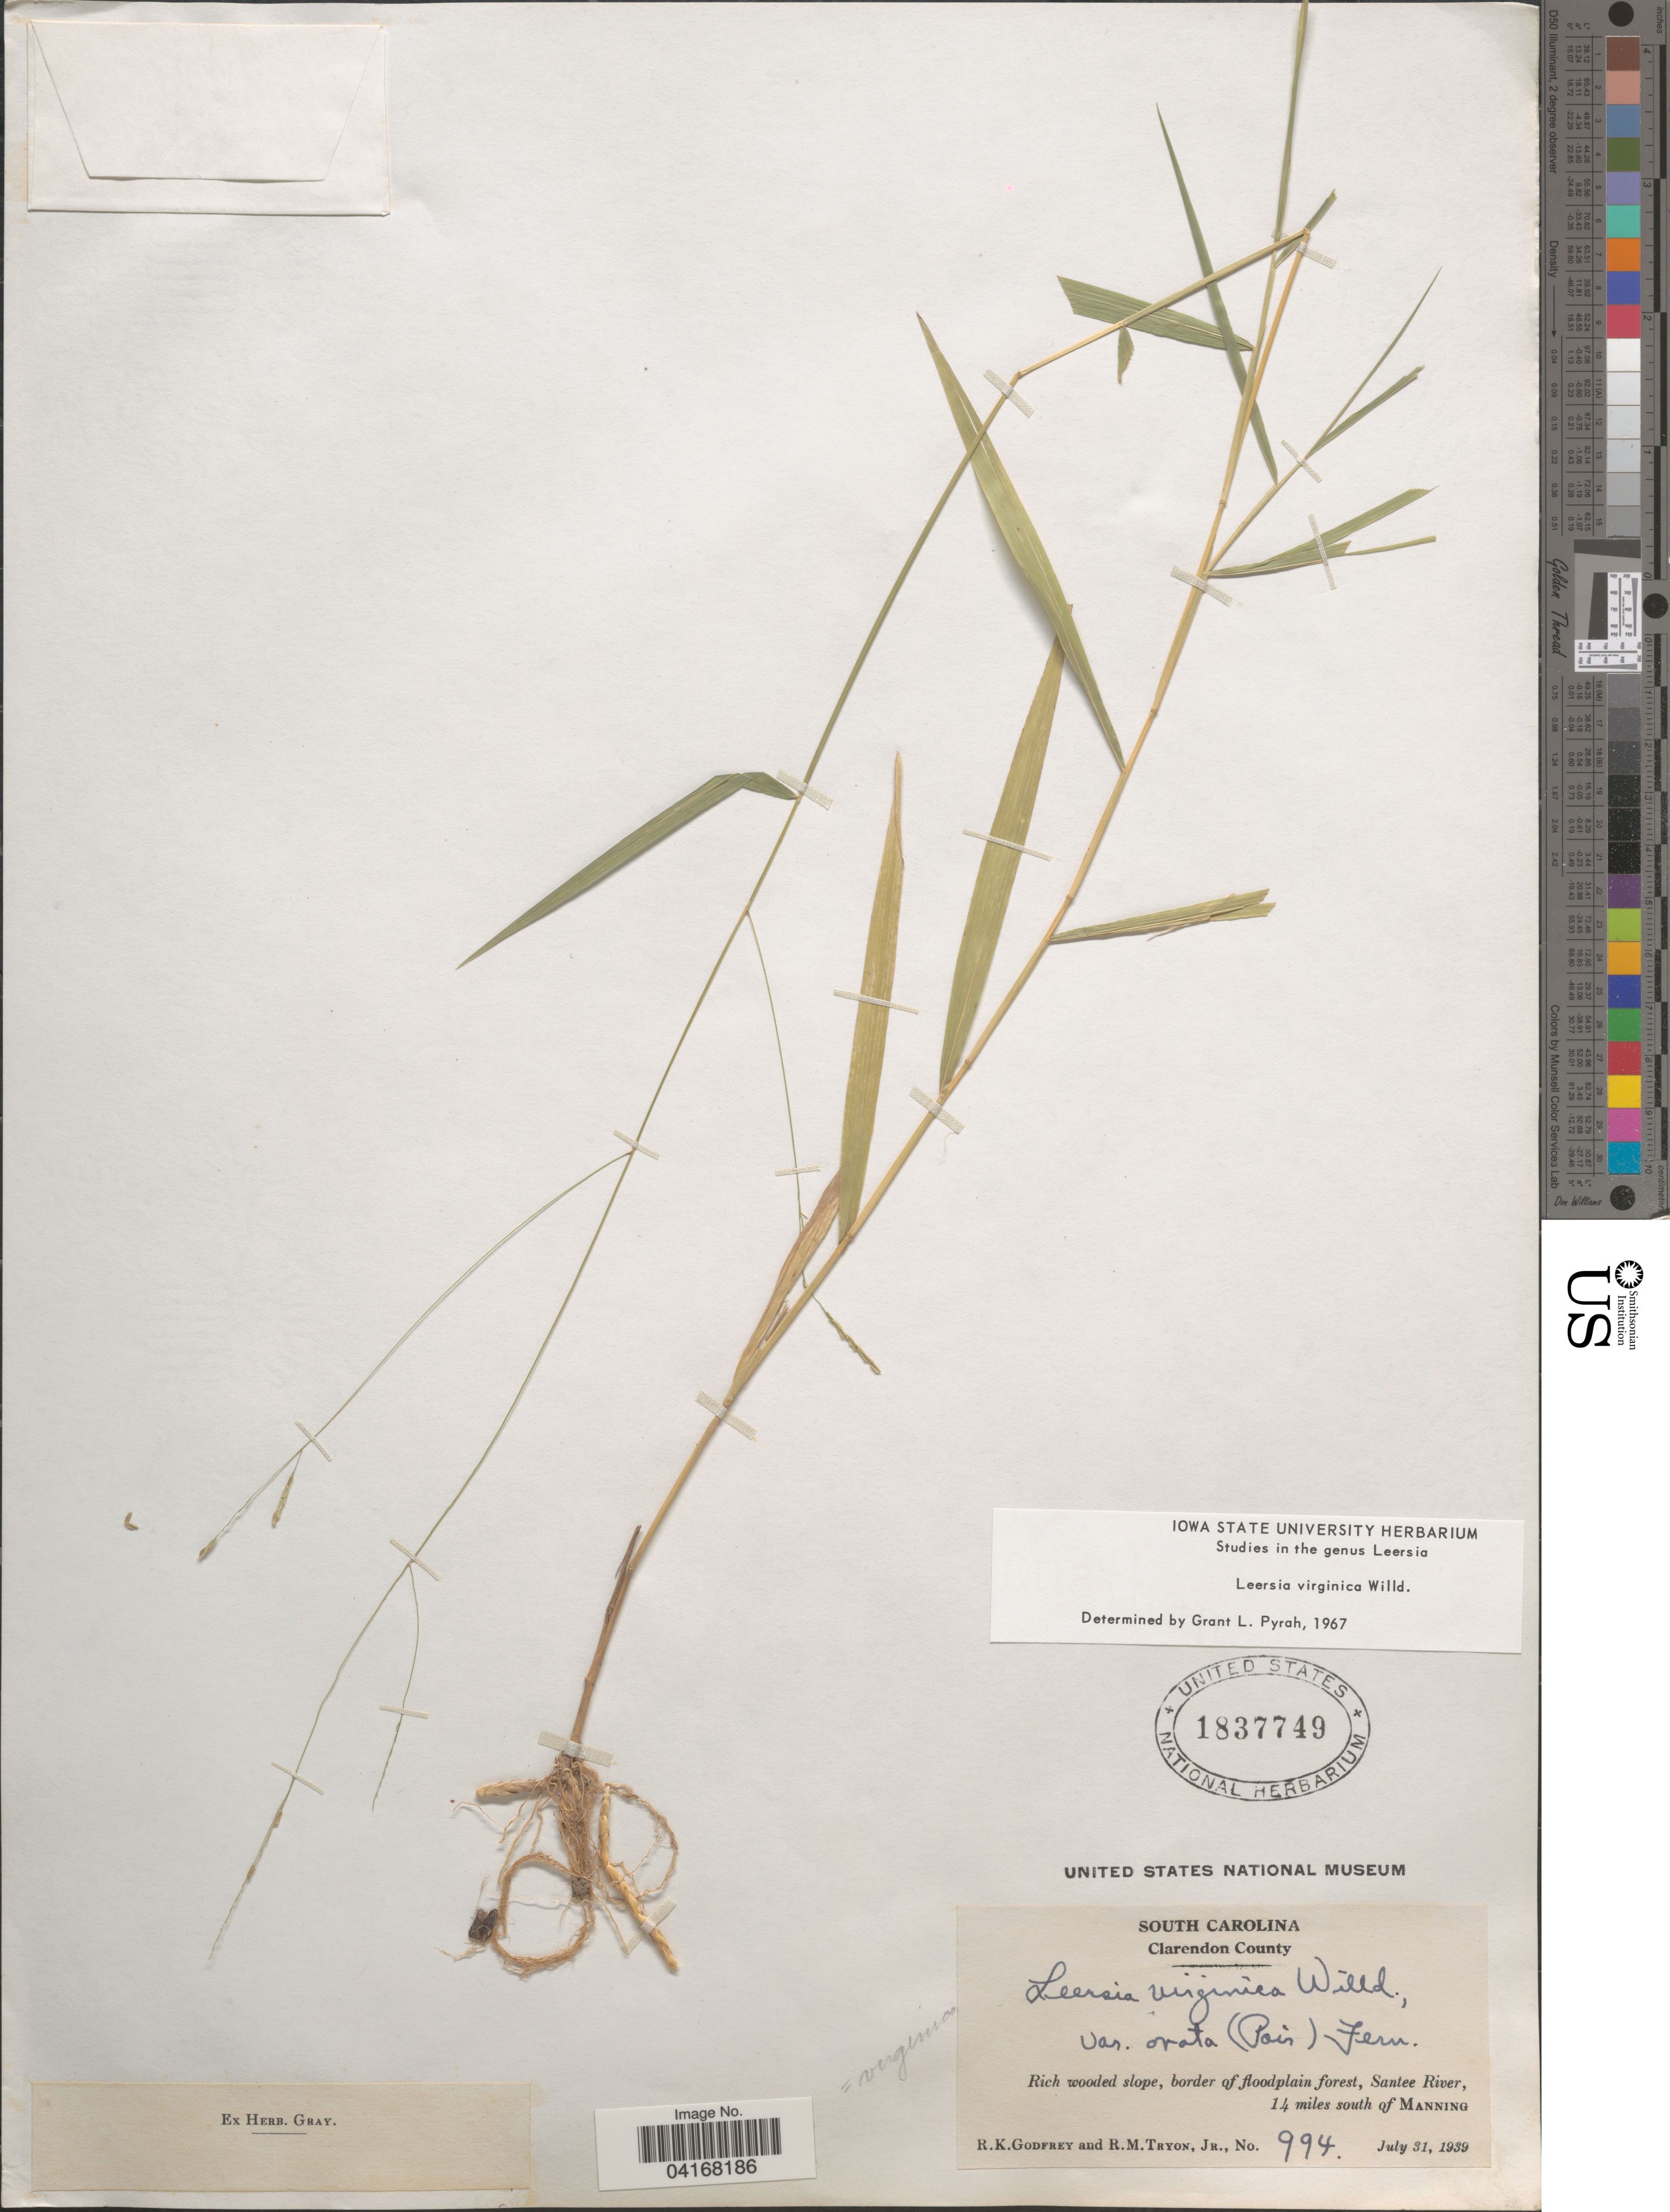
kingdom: Plantae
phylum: Tracheophyta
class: Liliopsida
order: Poales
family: Poaceae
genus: Leersia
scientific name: Leersia virginica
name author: Willd.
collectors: R. K. Godfrey & R. Tryon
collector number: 994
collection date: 1939-07-31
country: United States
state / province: South Carolina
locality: Clarendon County. Rich wooded slope, border of floodplain forest, Santee River, 14 miles south of Manning.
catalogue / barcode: US 1837749